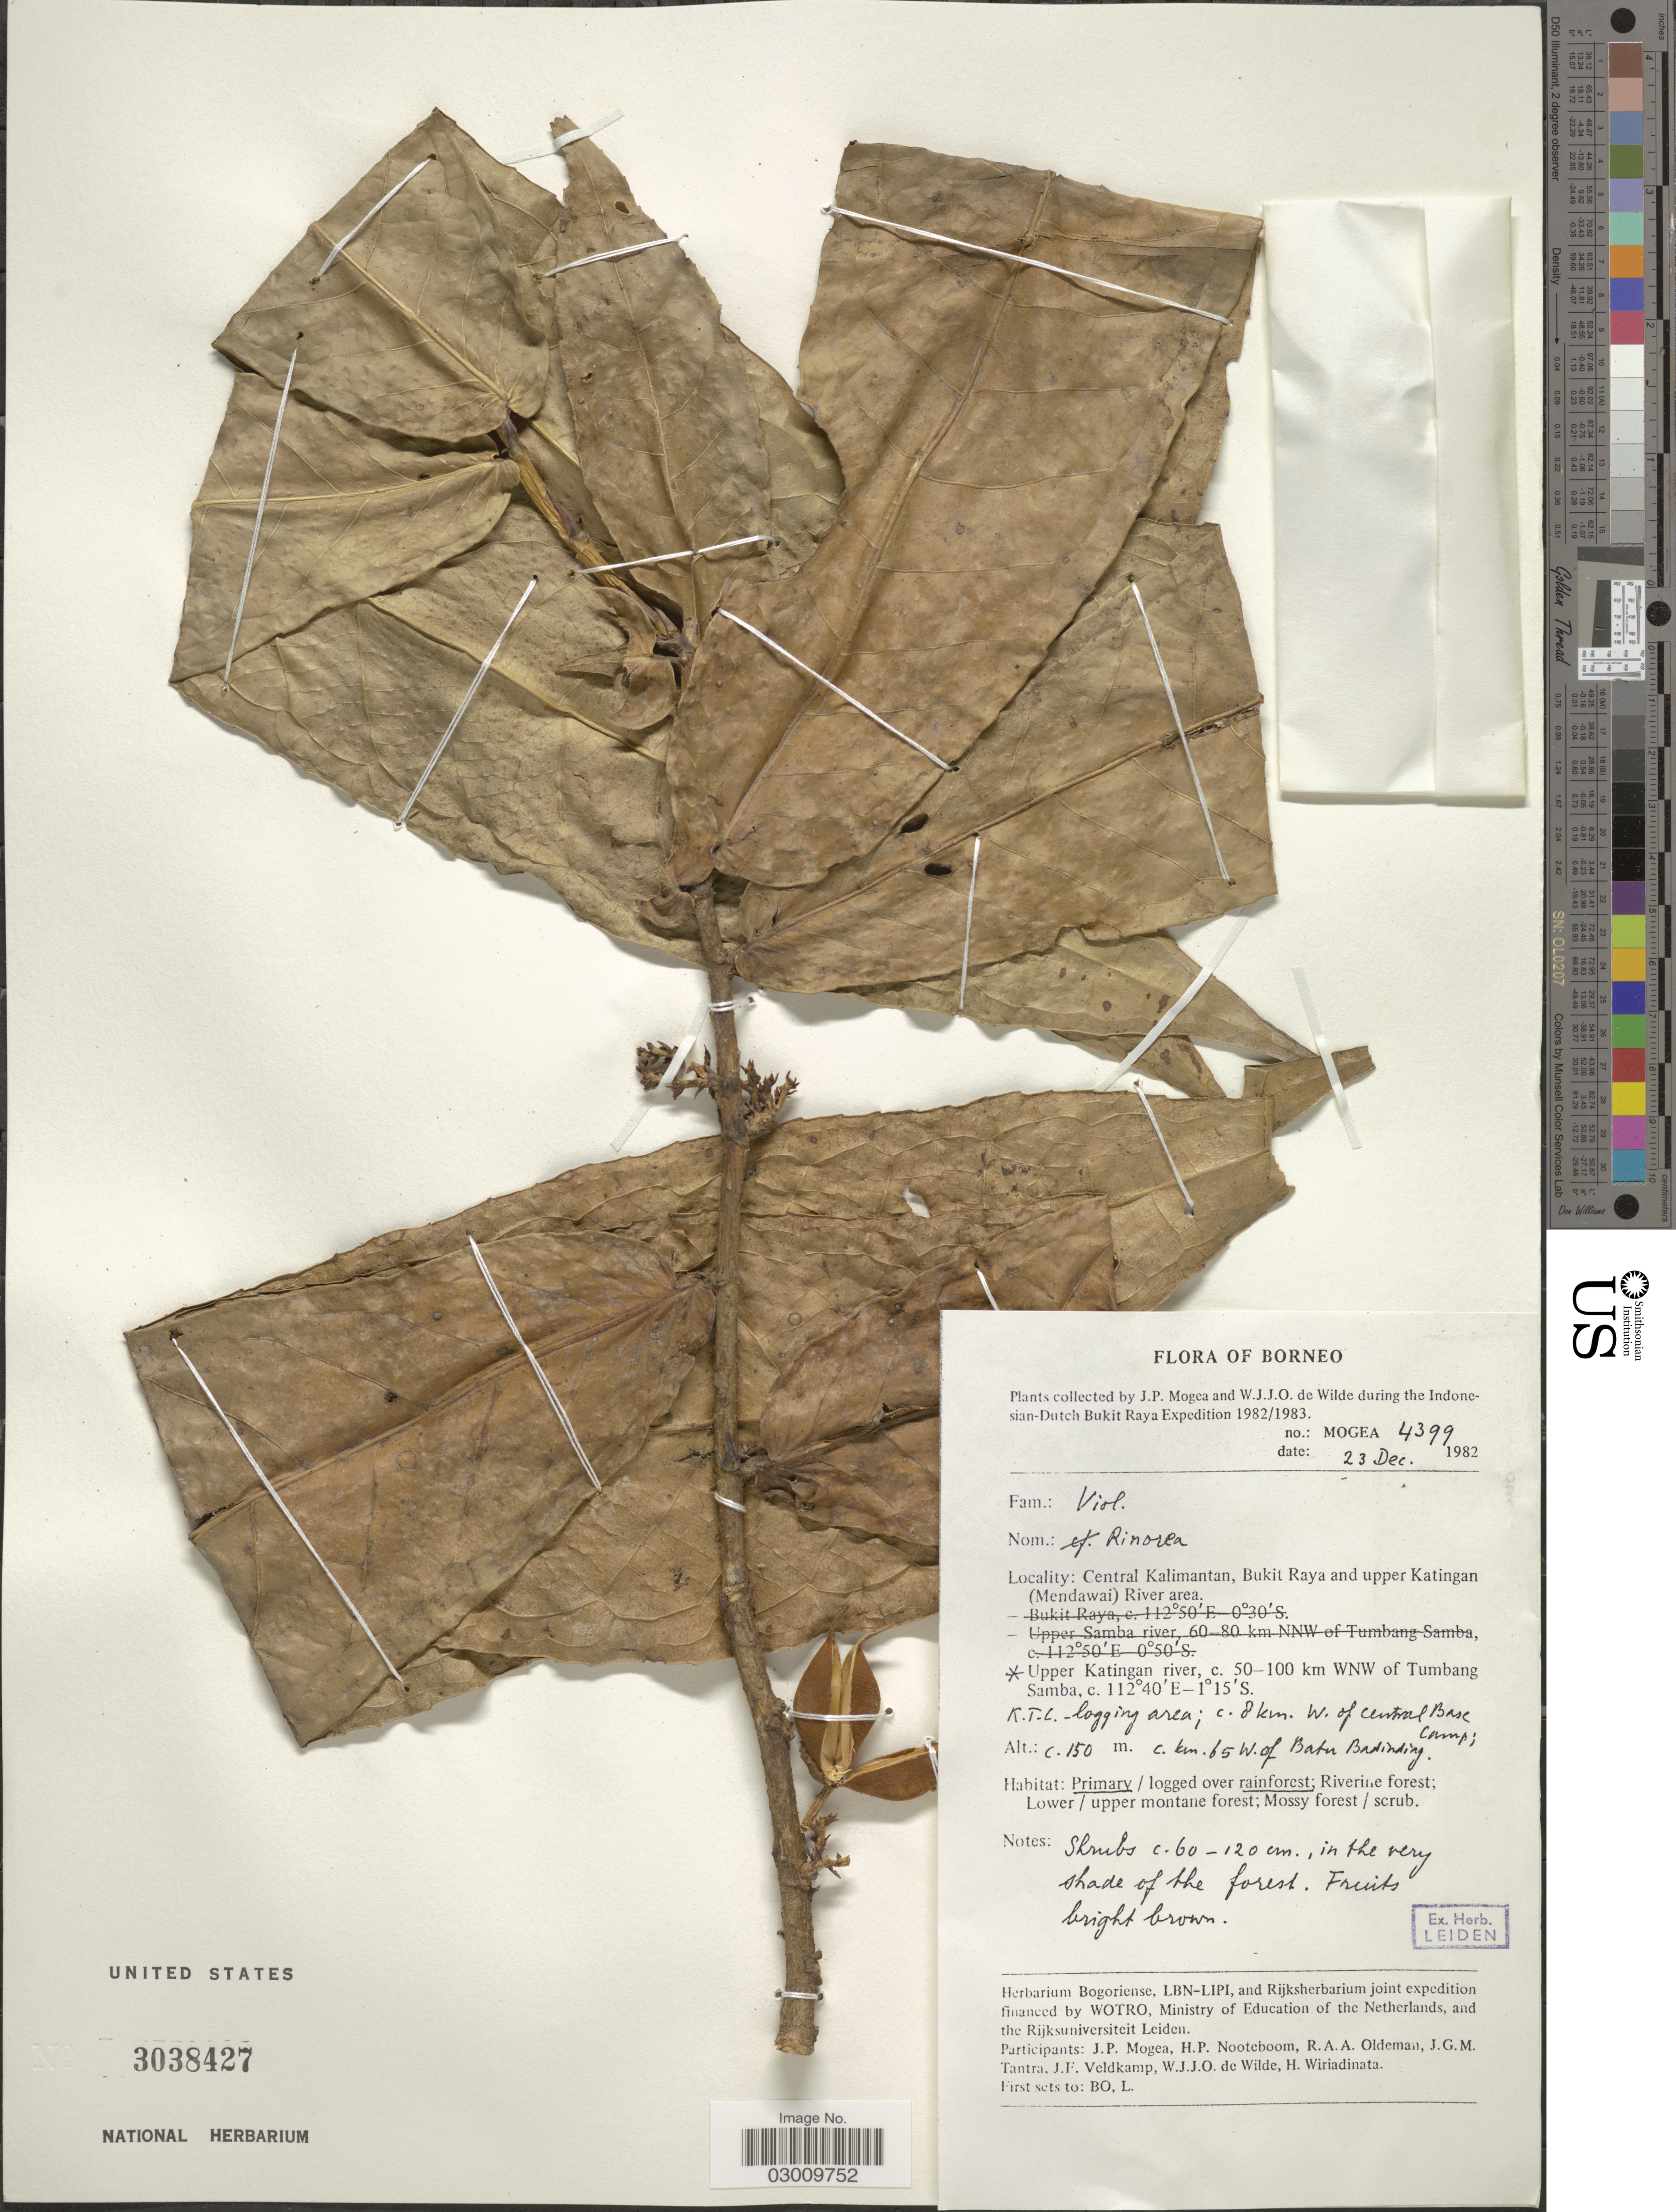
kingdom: Plantae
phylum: Tracheophyta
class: Magnoliopsida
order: Malpighiales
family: Violaceae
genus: Rinorea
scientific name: Rinorea sp.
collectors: J. Mogea & W. J. de Wilde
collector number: MOGEA 4399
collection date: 1982-12-23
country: Indonesia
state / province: Kalimantan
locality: Borneo. Central Kalimantan, Bukit Raya and upper Katingan (Mendawai) River area. Upper Katingan river, c. 50-100 km WNW of Tumbang Samba. K.T.C. logging area; c. 8 km. W. of Central Base Camp; c. km. 65 W. of Batu Badinding.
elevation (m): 150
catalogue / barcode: US 3038427